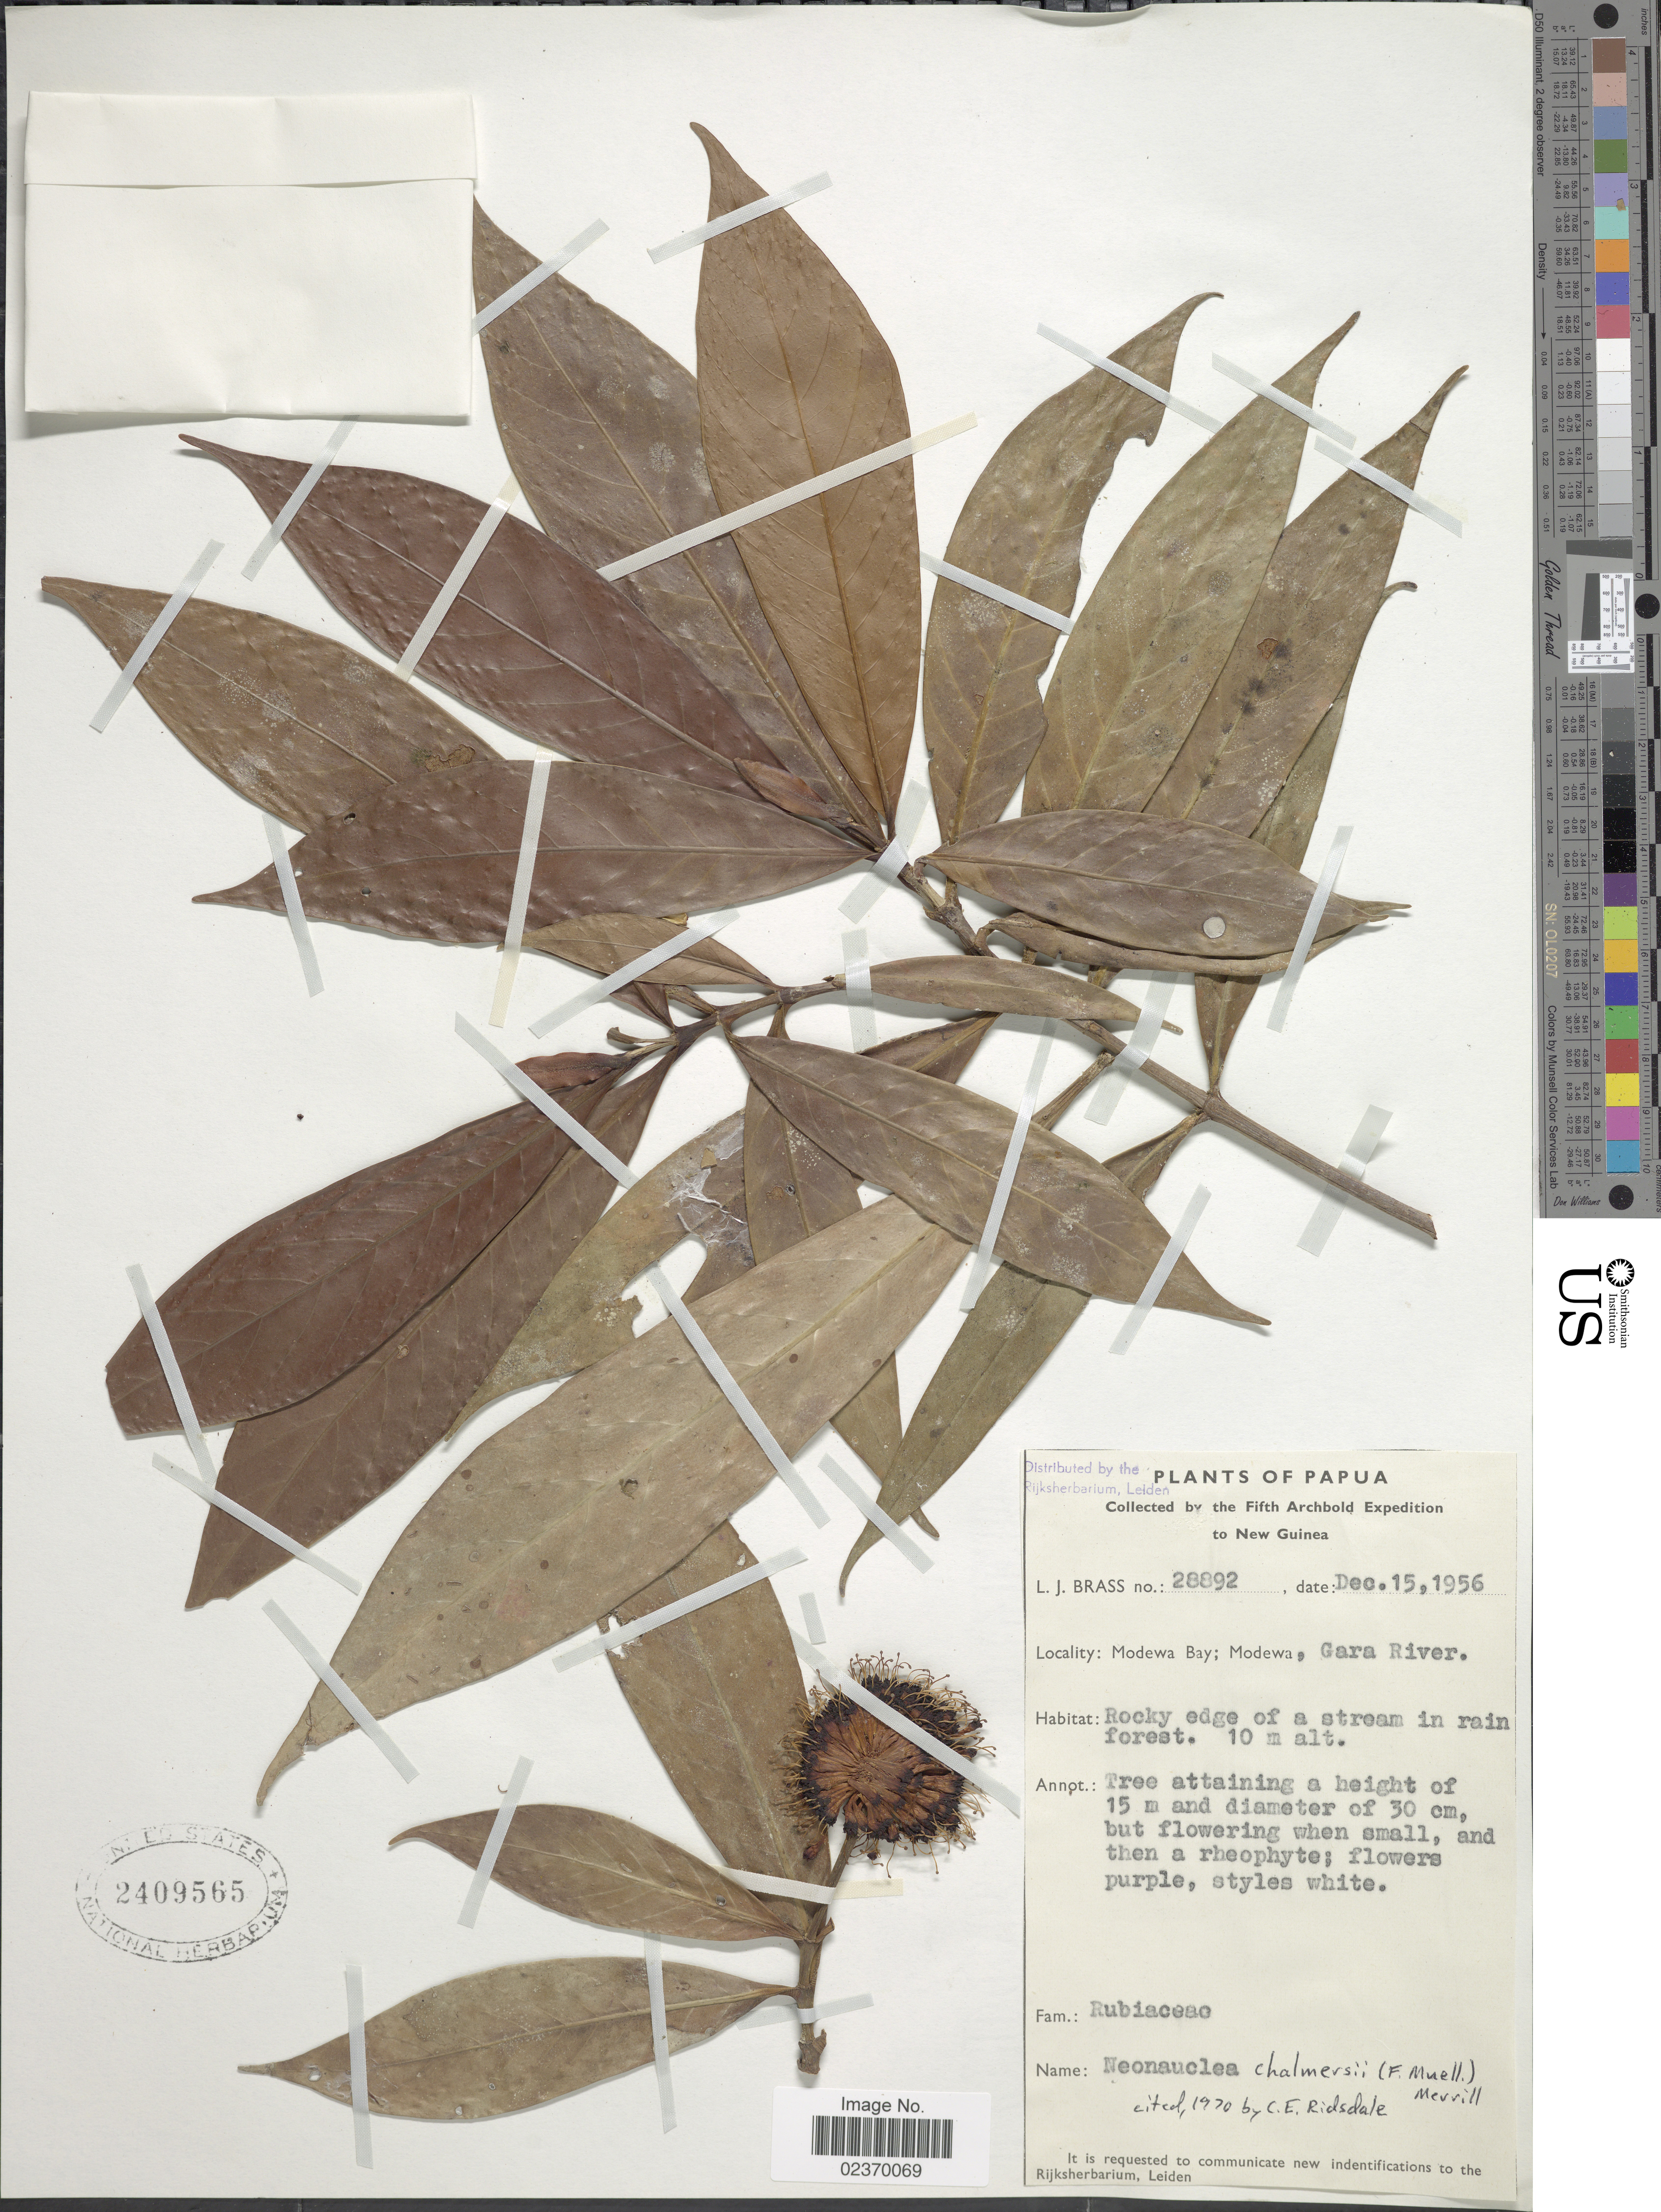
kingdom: Plantae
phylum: Tracheophyta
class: Magnoliopsida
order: Gentianales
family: Rubiaceae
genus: Neonauclea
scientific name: Neonauclea chalmersii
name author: Merr.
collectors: L. J. Brass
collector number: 28892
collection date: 1956-12-15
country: Papua New Guinea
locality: Papua, New Guinea, Modewa Bay; Modewa, Gara River, Rocky edge of a stream in rain forest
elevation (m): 10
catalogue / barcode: US 2409565